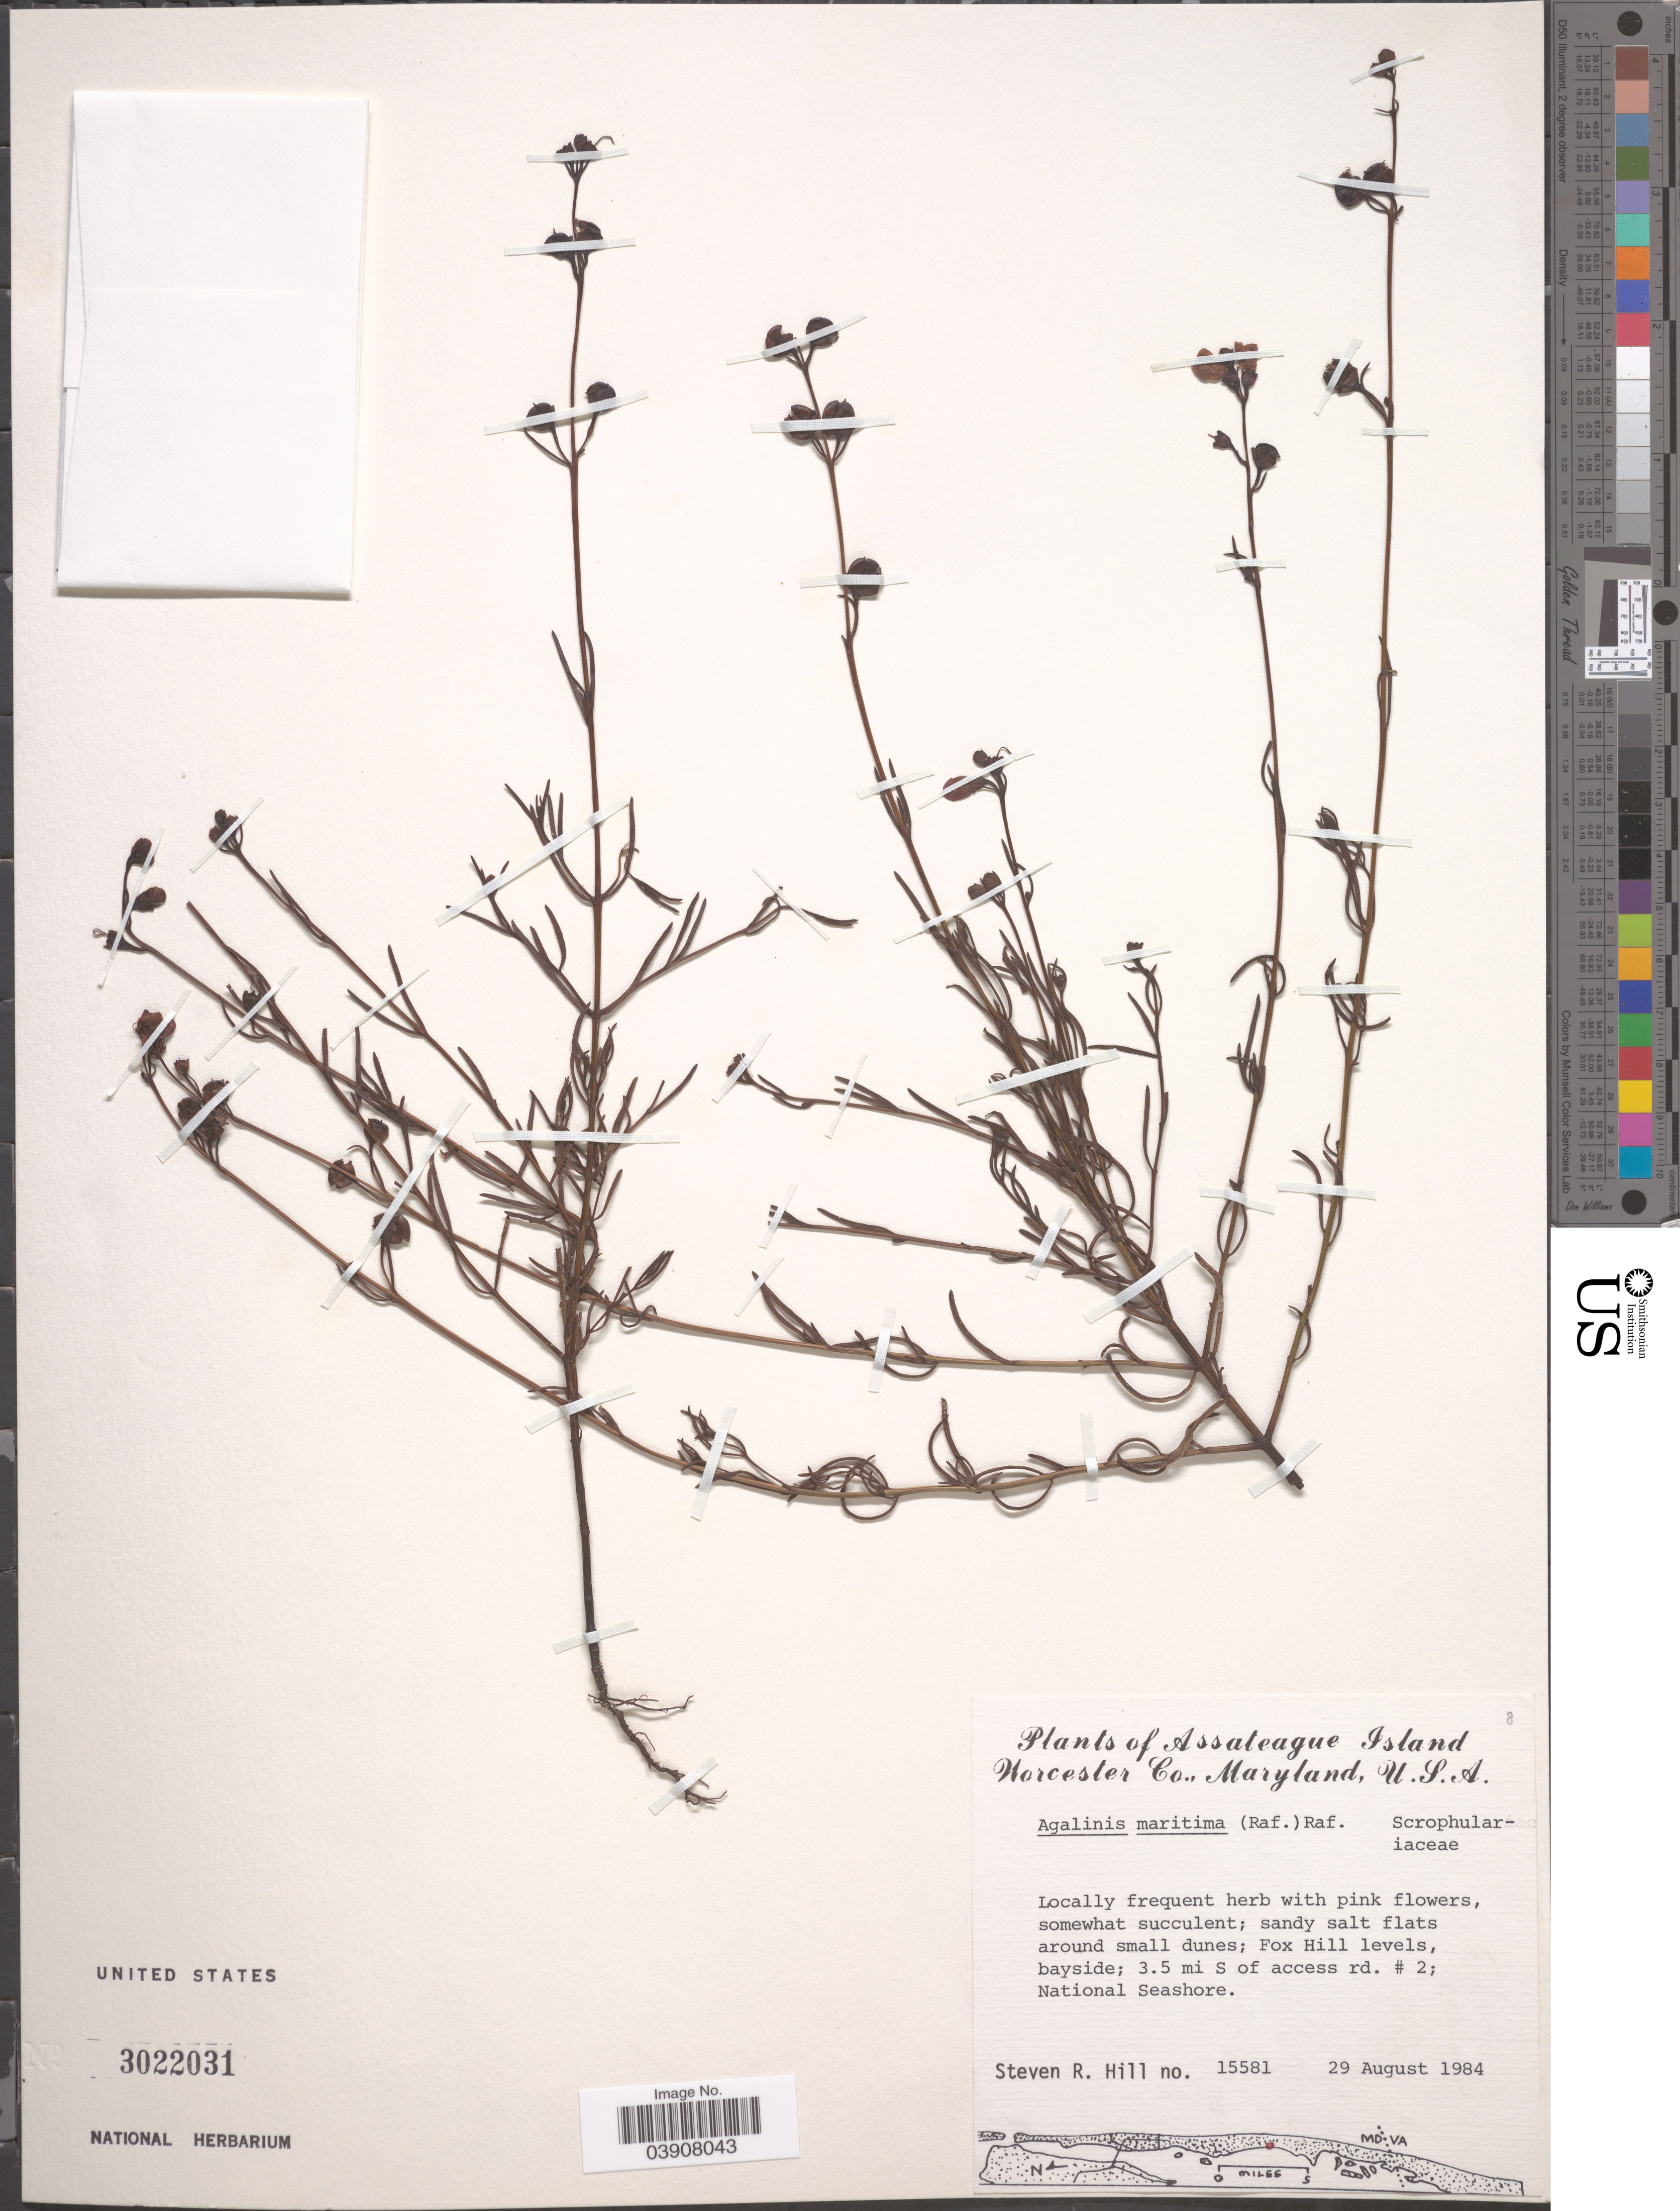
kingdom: Plantae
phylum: Tracheophyta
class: Magnoliopsida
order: Lamiales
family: Orobanchaceae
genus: Agalinis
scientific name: Agalinis maritima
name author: (Raf.) Raf.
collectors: S. R. Hill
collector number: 15581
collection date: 1984-08-29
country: United States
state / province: Maryland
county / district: Worcester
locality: Assateague Island Worcester Co. Fox Hill levels, bayside; 3.5 mi S of access rd. #2; National Seashore.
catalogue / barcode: US 3022031